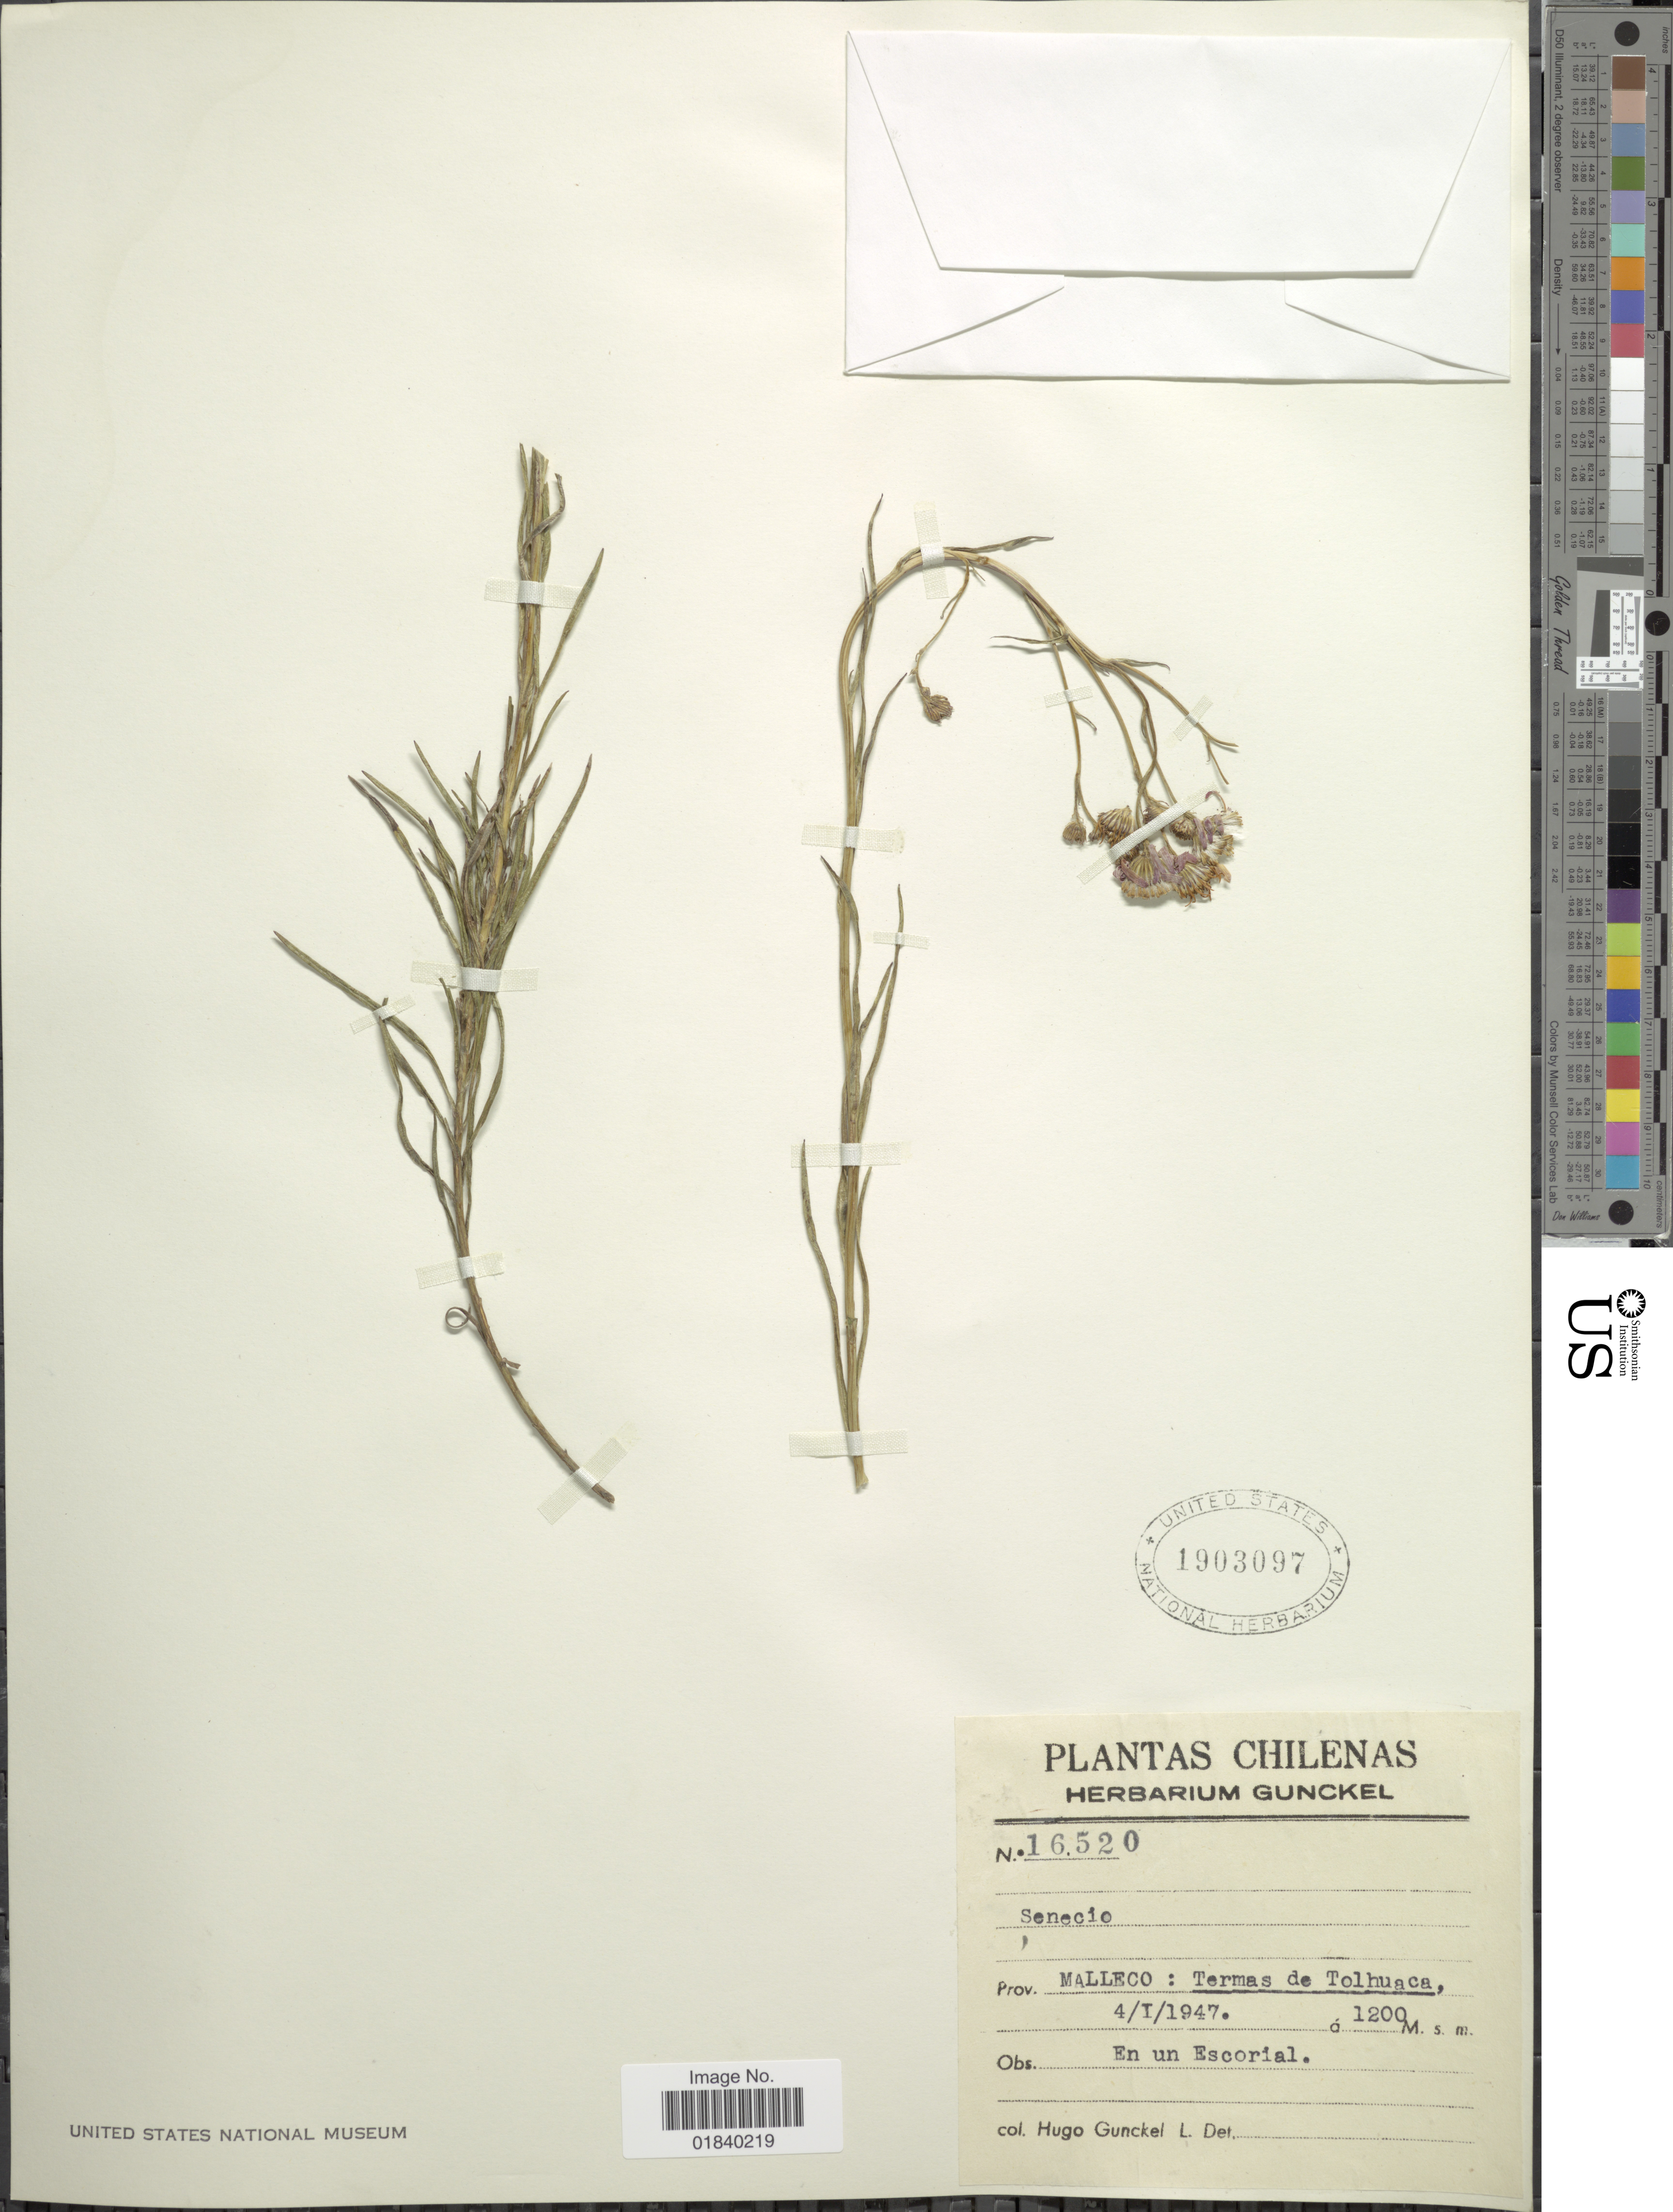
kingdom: Plantae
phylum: Tracheophyta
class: Magnoliopsida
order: Asterales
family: Asteraceae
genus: Senecio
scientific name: Senecio sp.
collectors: H. Gunckel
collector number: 16520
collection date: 1947-01-04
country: Chile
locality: Prov. Malleco: Termas de Tolhuaca.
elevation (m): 1200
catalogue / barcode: US 1903097